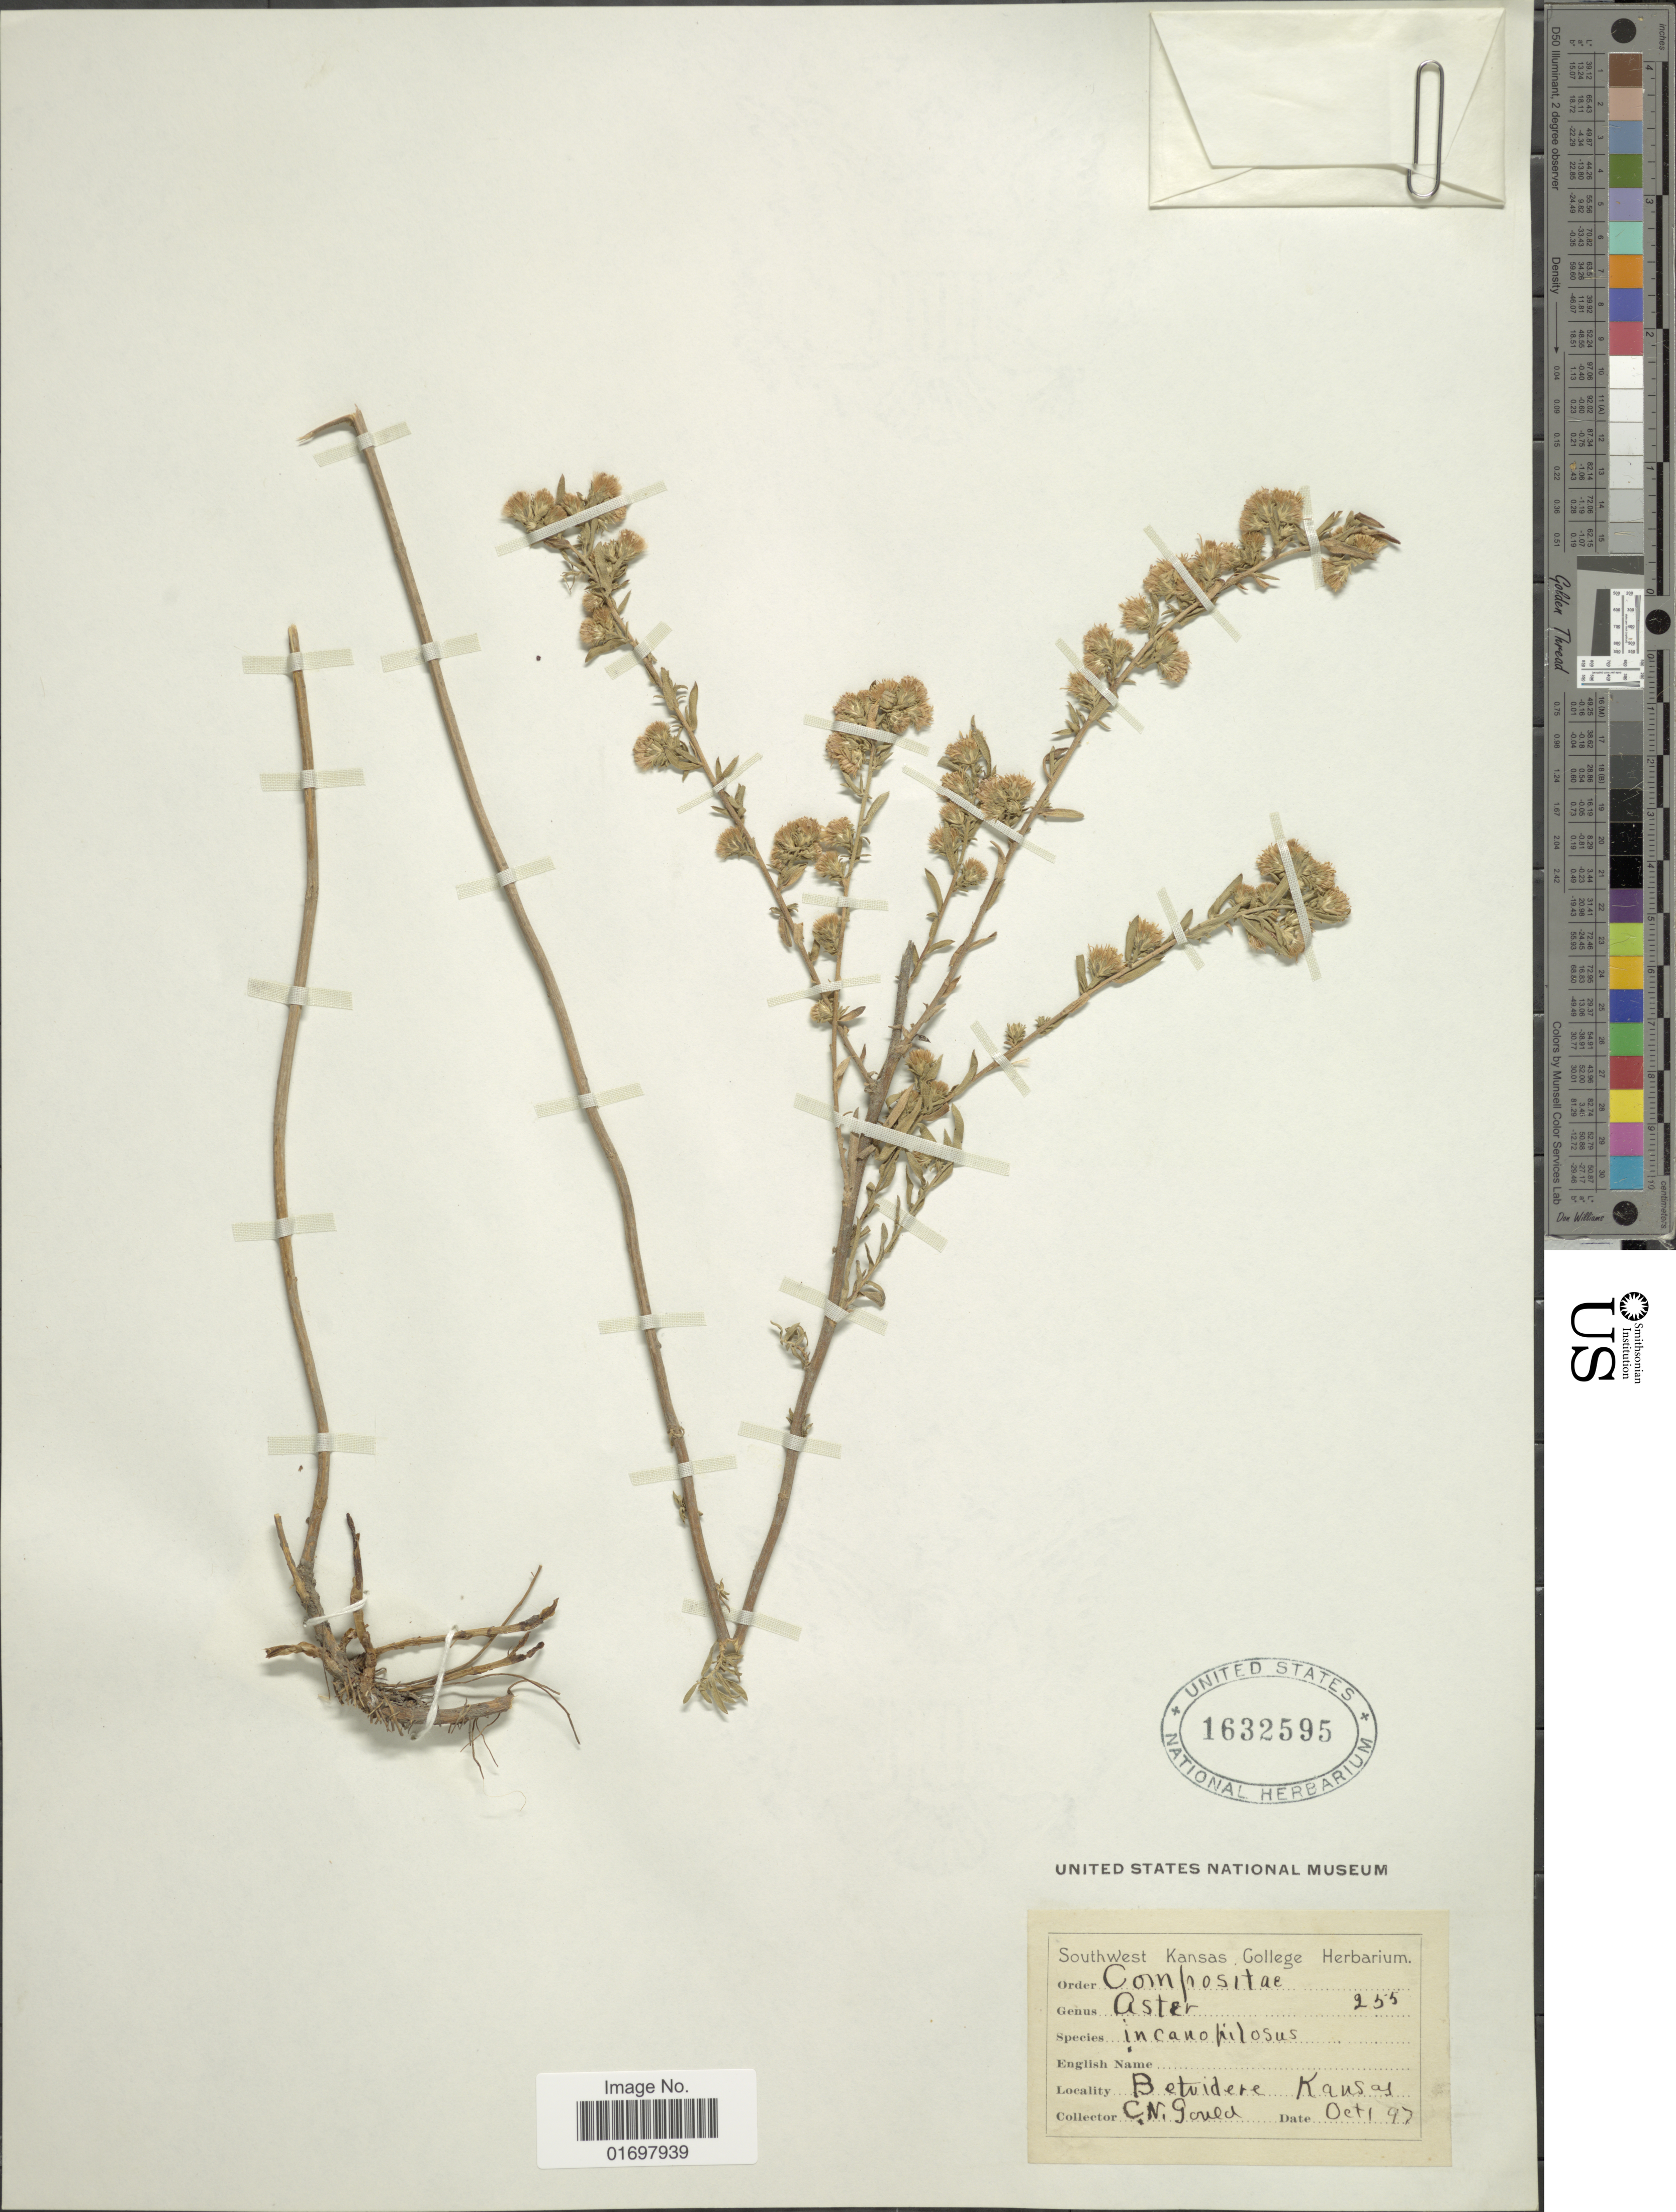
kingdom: Plantae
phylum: Tracheophyta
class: Magnoliopsida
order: Asterales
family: Asteraceae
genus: Symphyotrichum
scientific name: Symphyotrichum falcatum var. commutatum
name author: (Torr. & A. Gray) G.L. Nesom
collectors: C. Gould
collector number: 255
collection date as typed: Transcribed d/m/y: 1/10/97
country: United States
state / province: Kansas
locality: Belvidere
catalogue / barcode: US 1632595